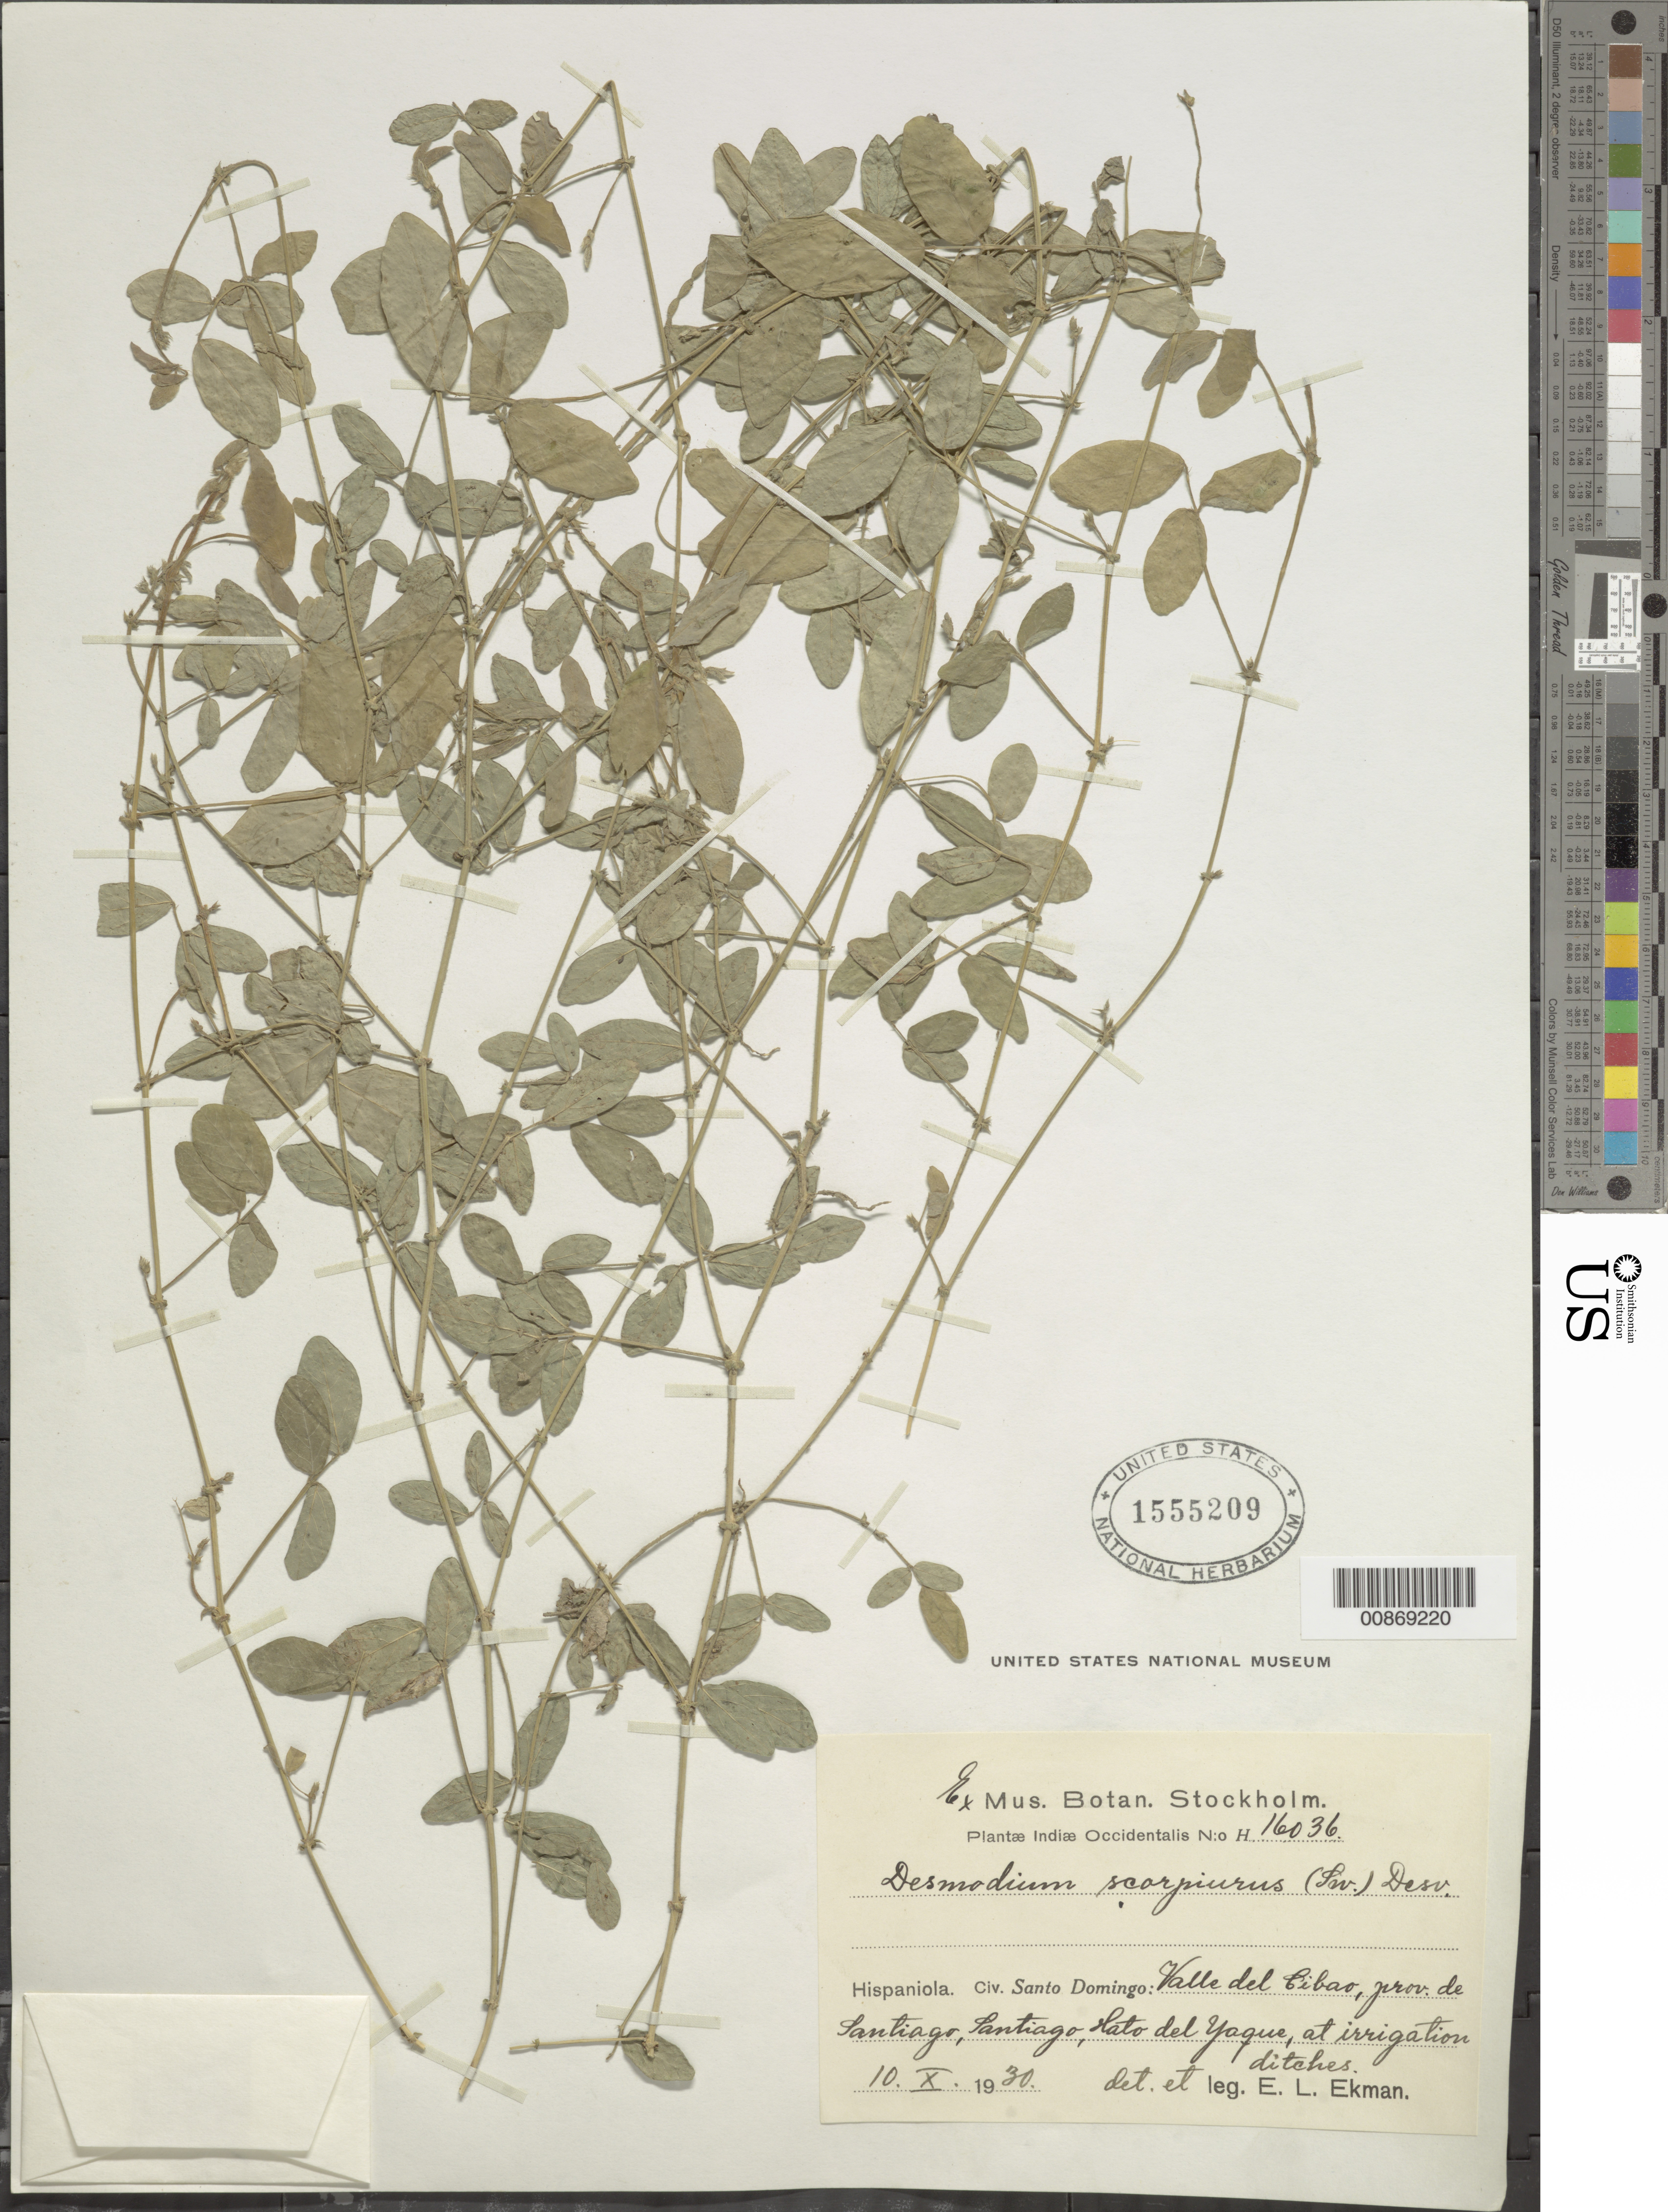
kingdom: Plantae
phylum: Tracheophyta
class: Magnoliopsida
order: Fabales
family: Fabaceae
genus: Desmodium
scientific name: Desmodium scorpiurus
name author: (Sw.) Desv. ex DC.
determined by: Ekman, E. L.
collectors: E. L. Ekman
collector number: H 16036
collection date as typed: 10 Oct 1930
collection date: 1930-10-10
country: Dominican Republic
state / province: Santiago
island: Hispaniola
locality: Valle del Cibao, Santiago, Hato del Yaque.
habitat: At irrigation ditches.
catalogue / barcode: US 1555209